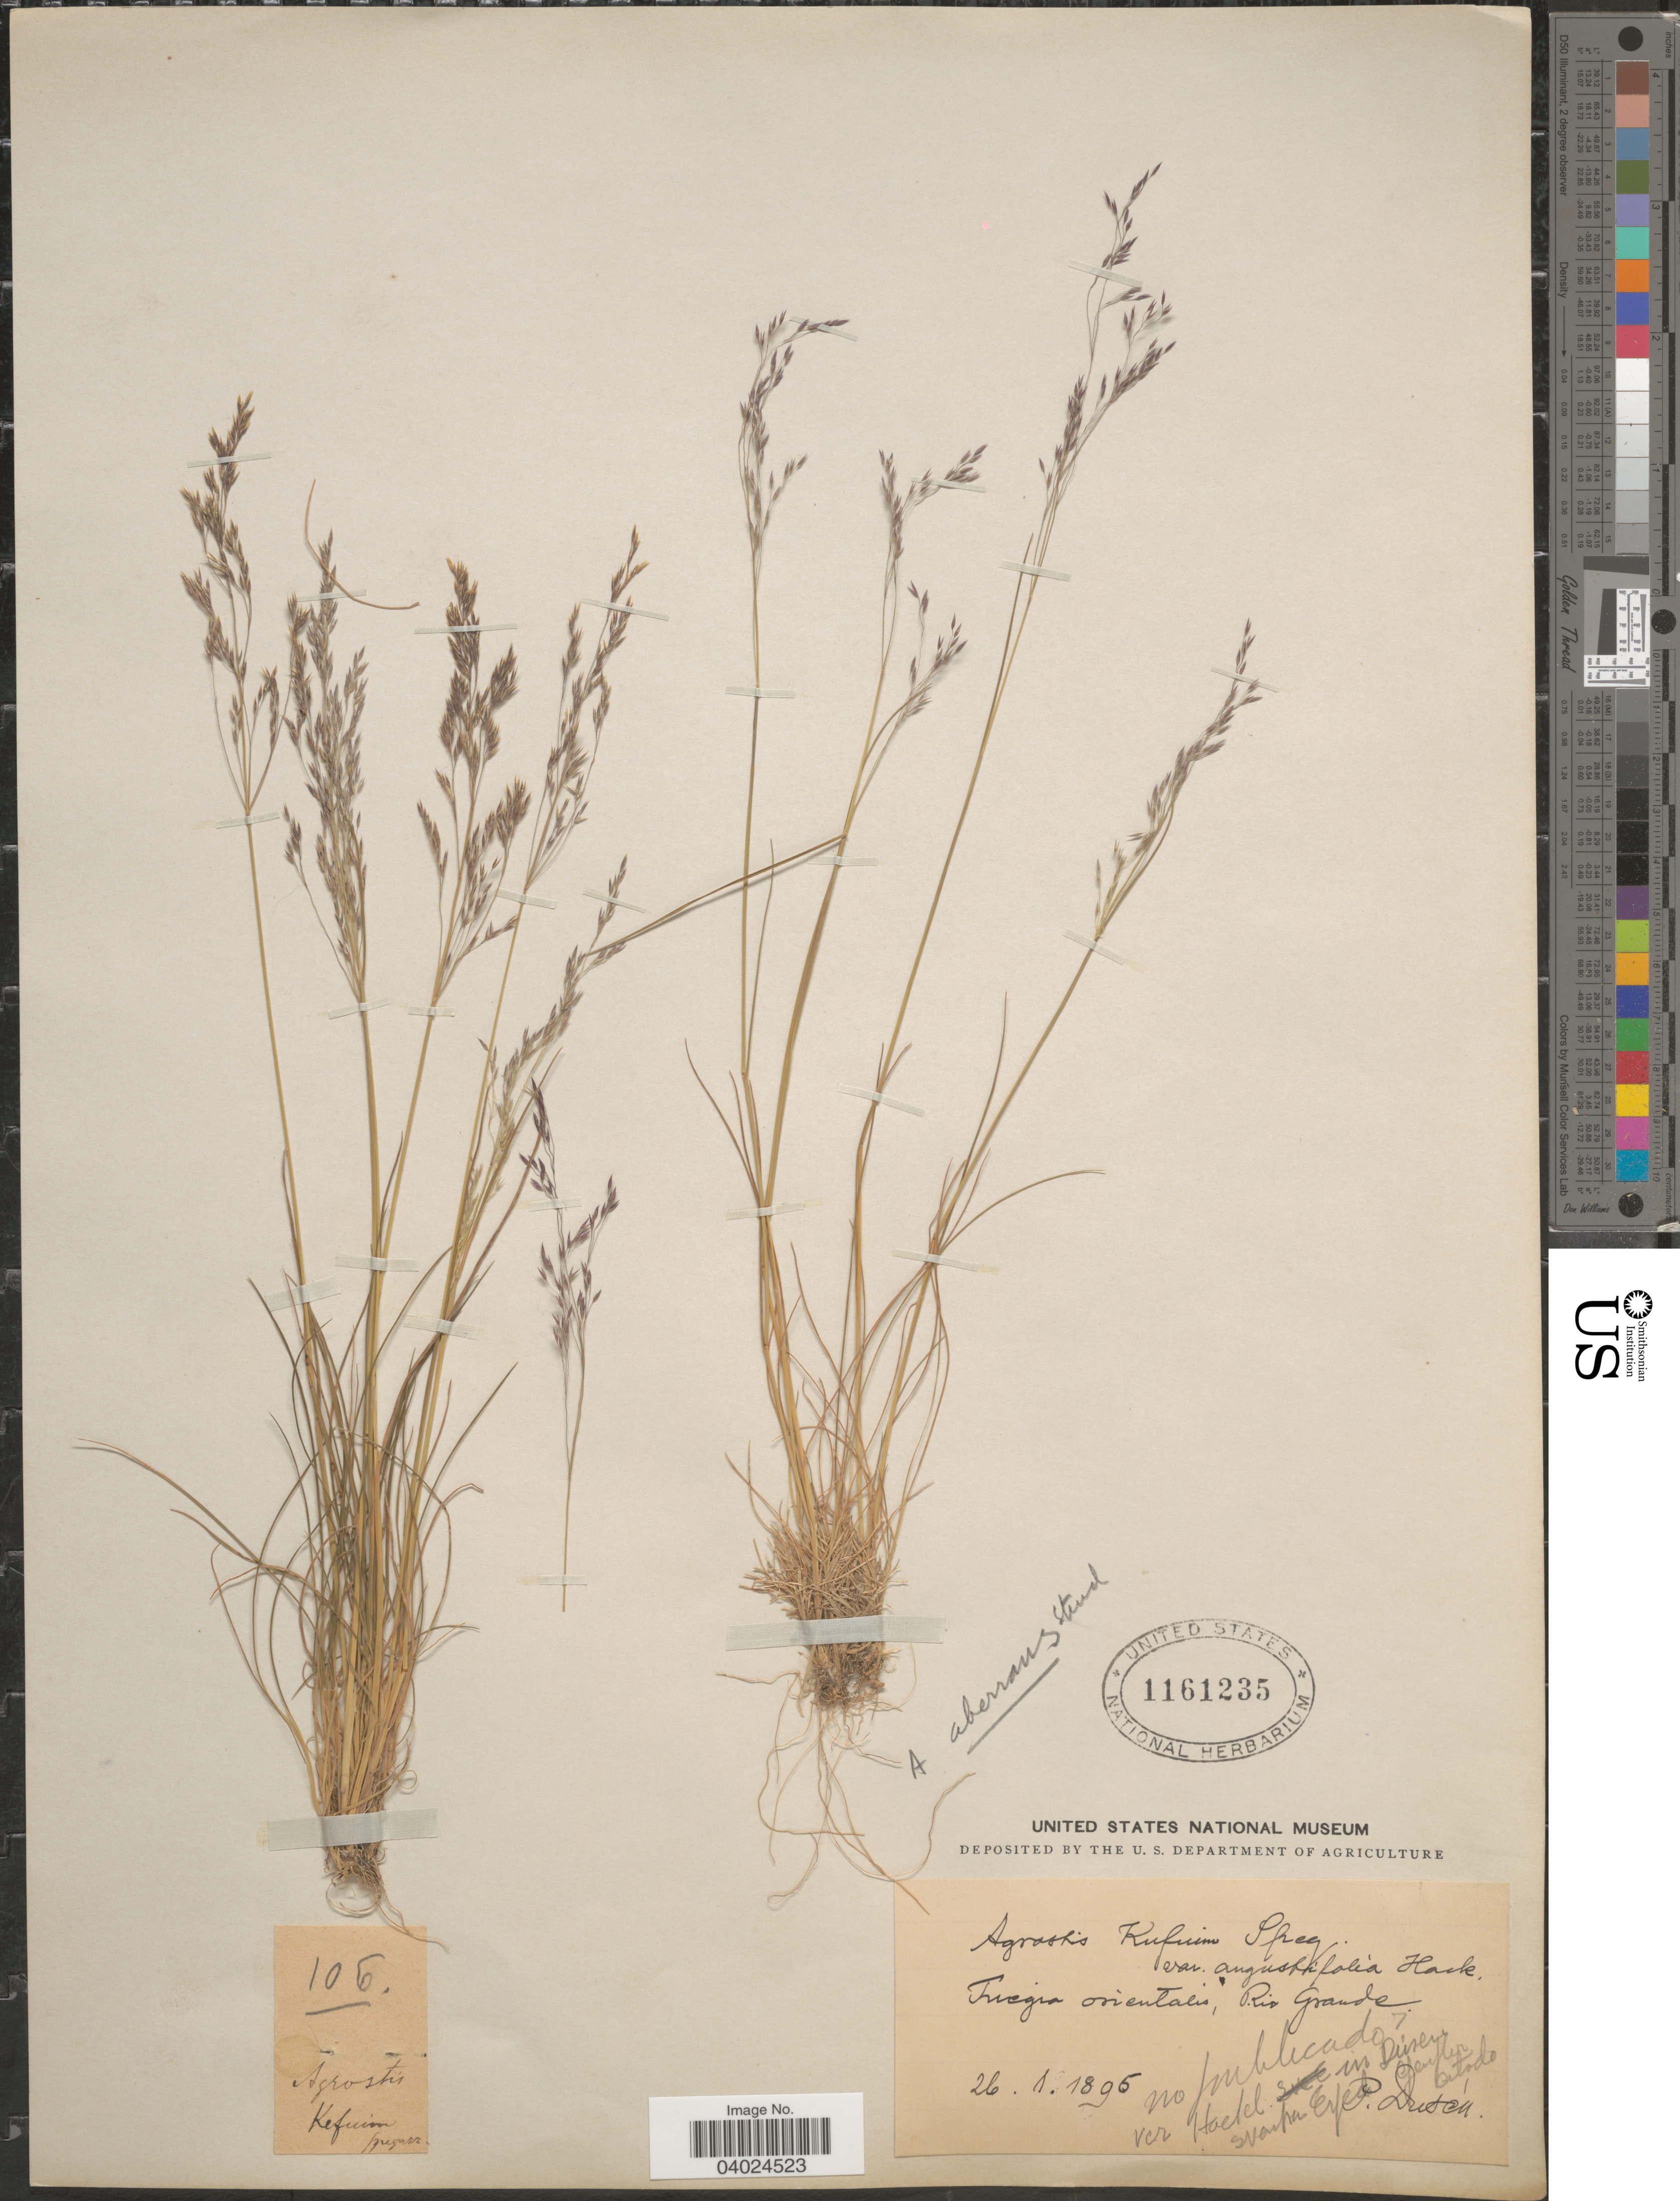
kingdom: Plantae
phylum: Tracheophyta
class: Liliopsida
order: Poales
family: Poaceae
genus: Agrostis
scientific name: Agrostis perennans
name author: (Walter) Tuck.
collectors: P. Dusén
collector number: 106*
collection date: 1895-01-26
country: Chile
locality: Fuegia orientalis, Rio Grande.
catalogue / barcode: US 1161235